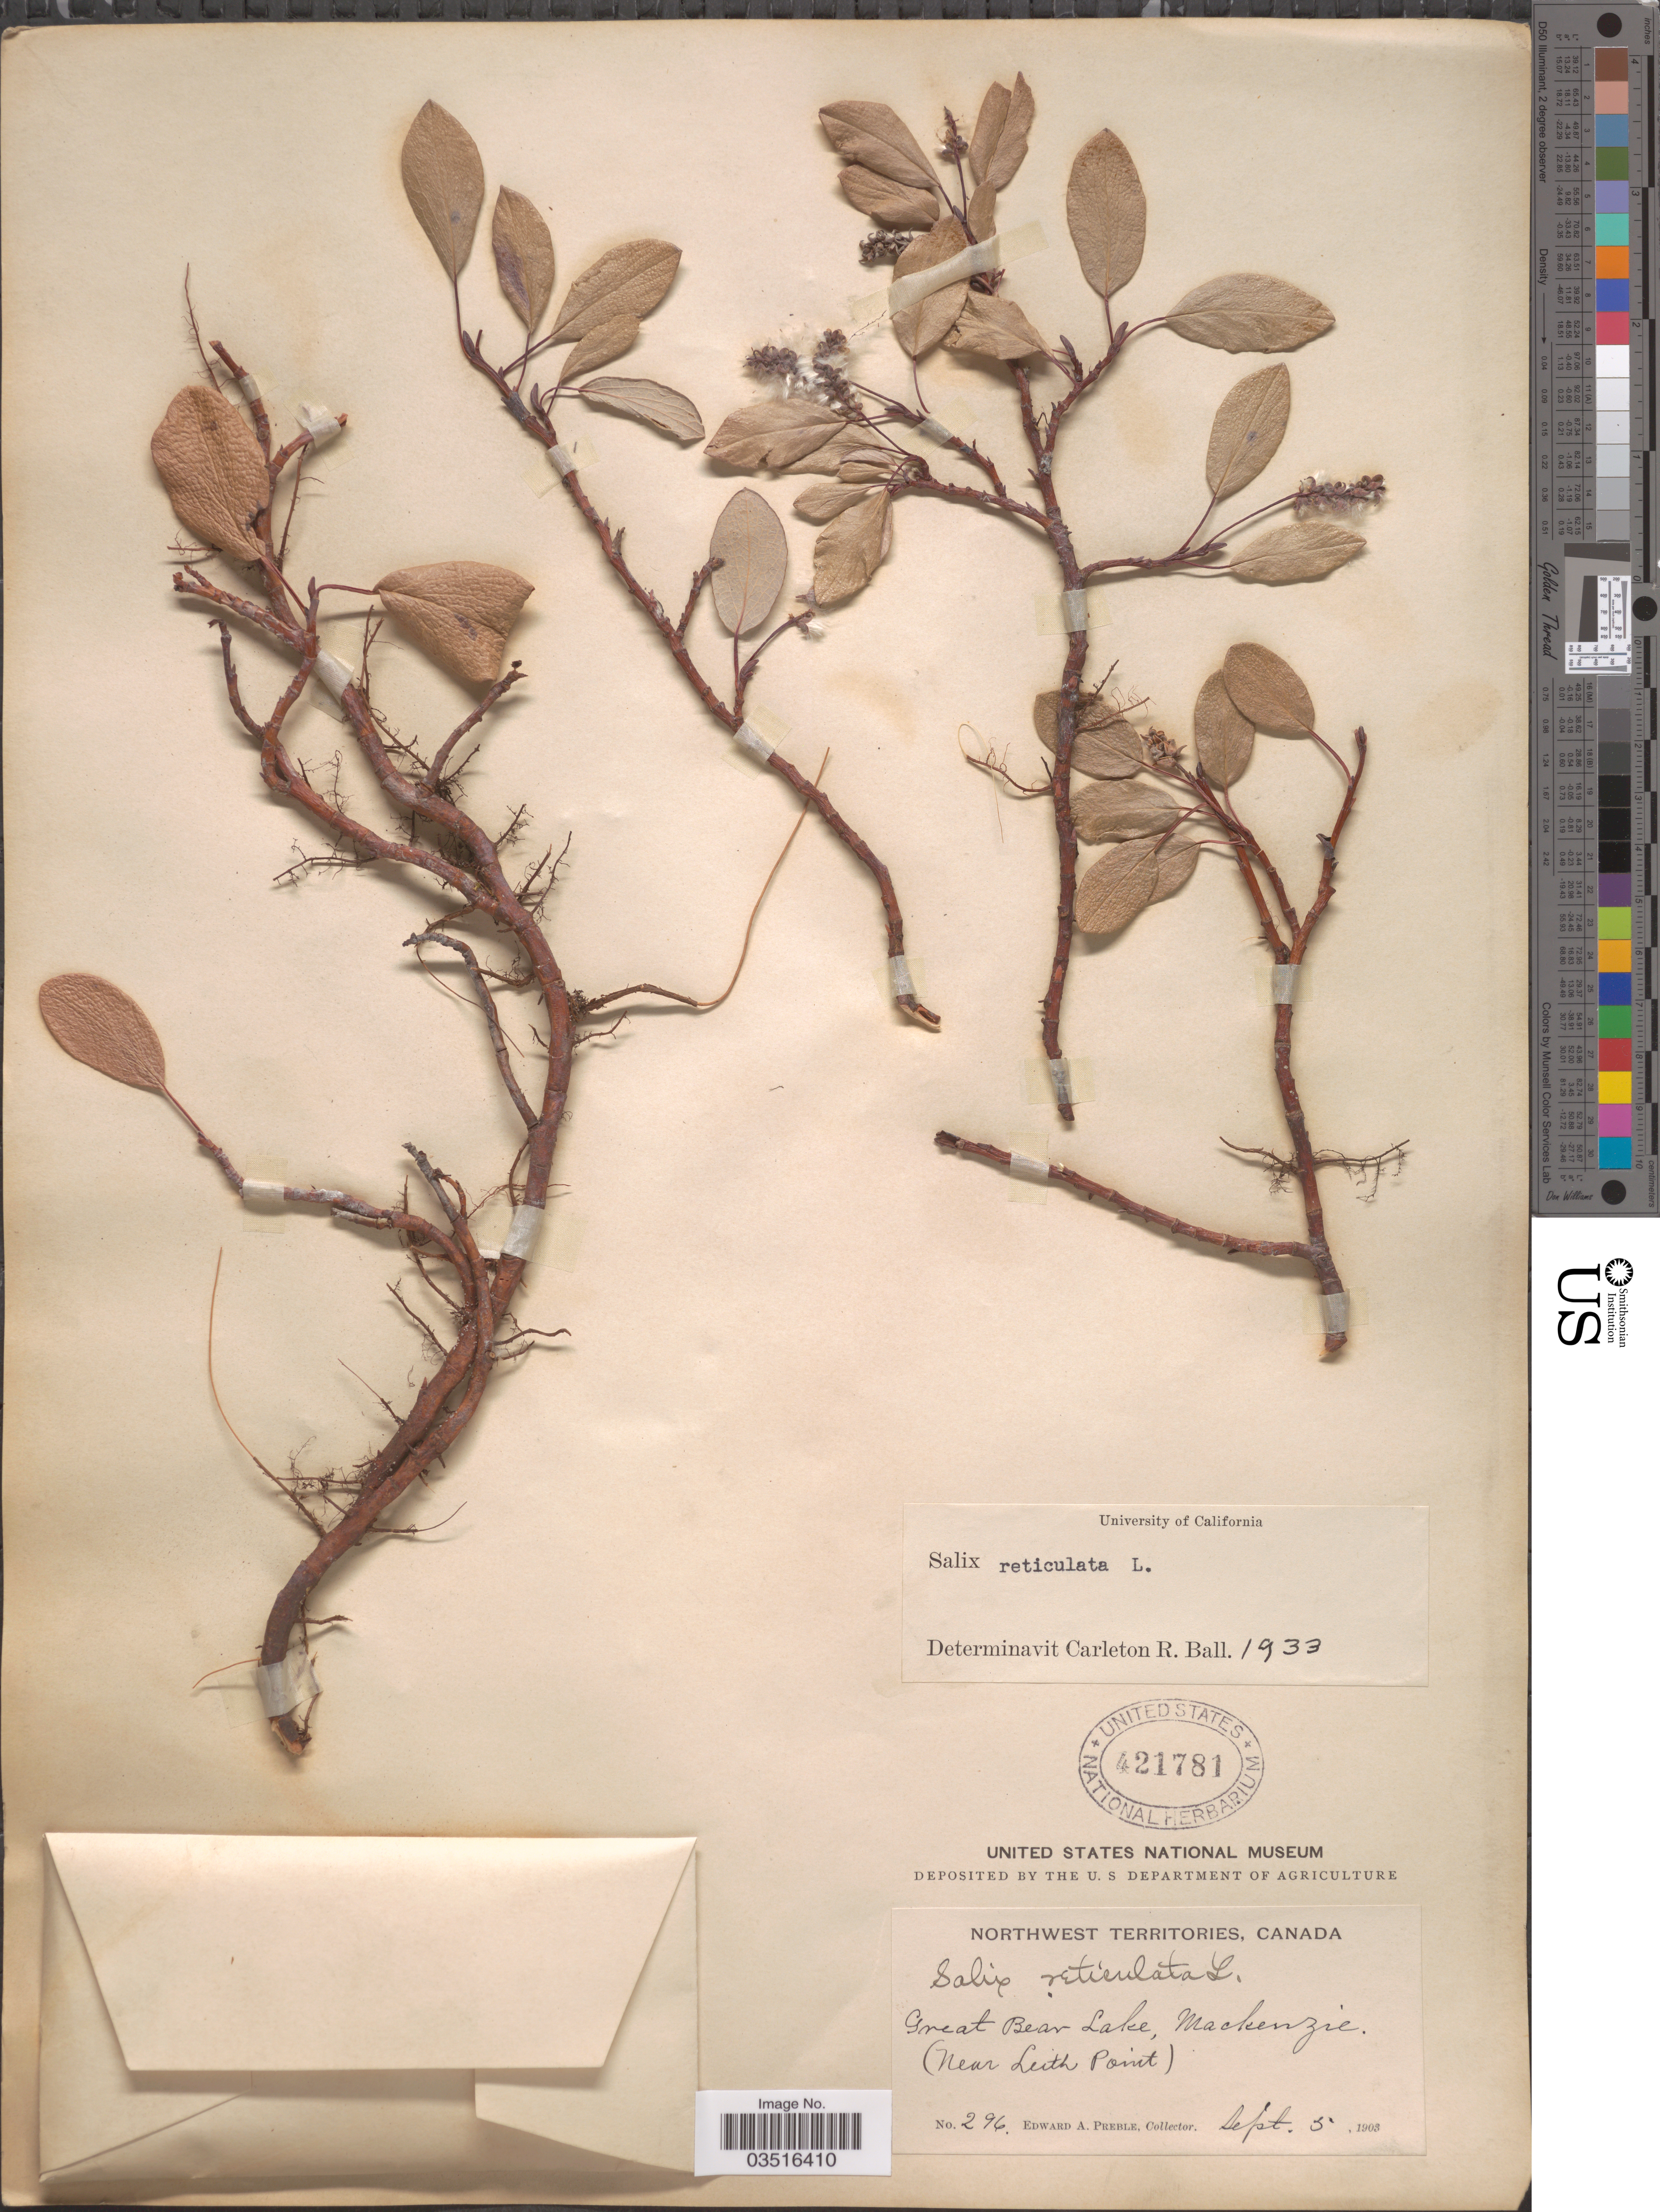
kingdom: Plantae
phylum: Tracheophyta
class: Magnoliopsida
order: Malpighiales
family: Salicaceae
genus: Salix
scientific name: Salix reticulata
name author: L.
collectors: E. Preble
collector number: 296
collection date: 1903-09-05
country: Canada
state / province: Northwest Territories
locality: Great Bear Lake, Mackenzie (Near Leith Point).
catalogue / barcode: US 421781